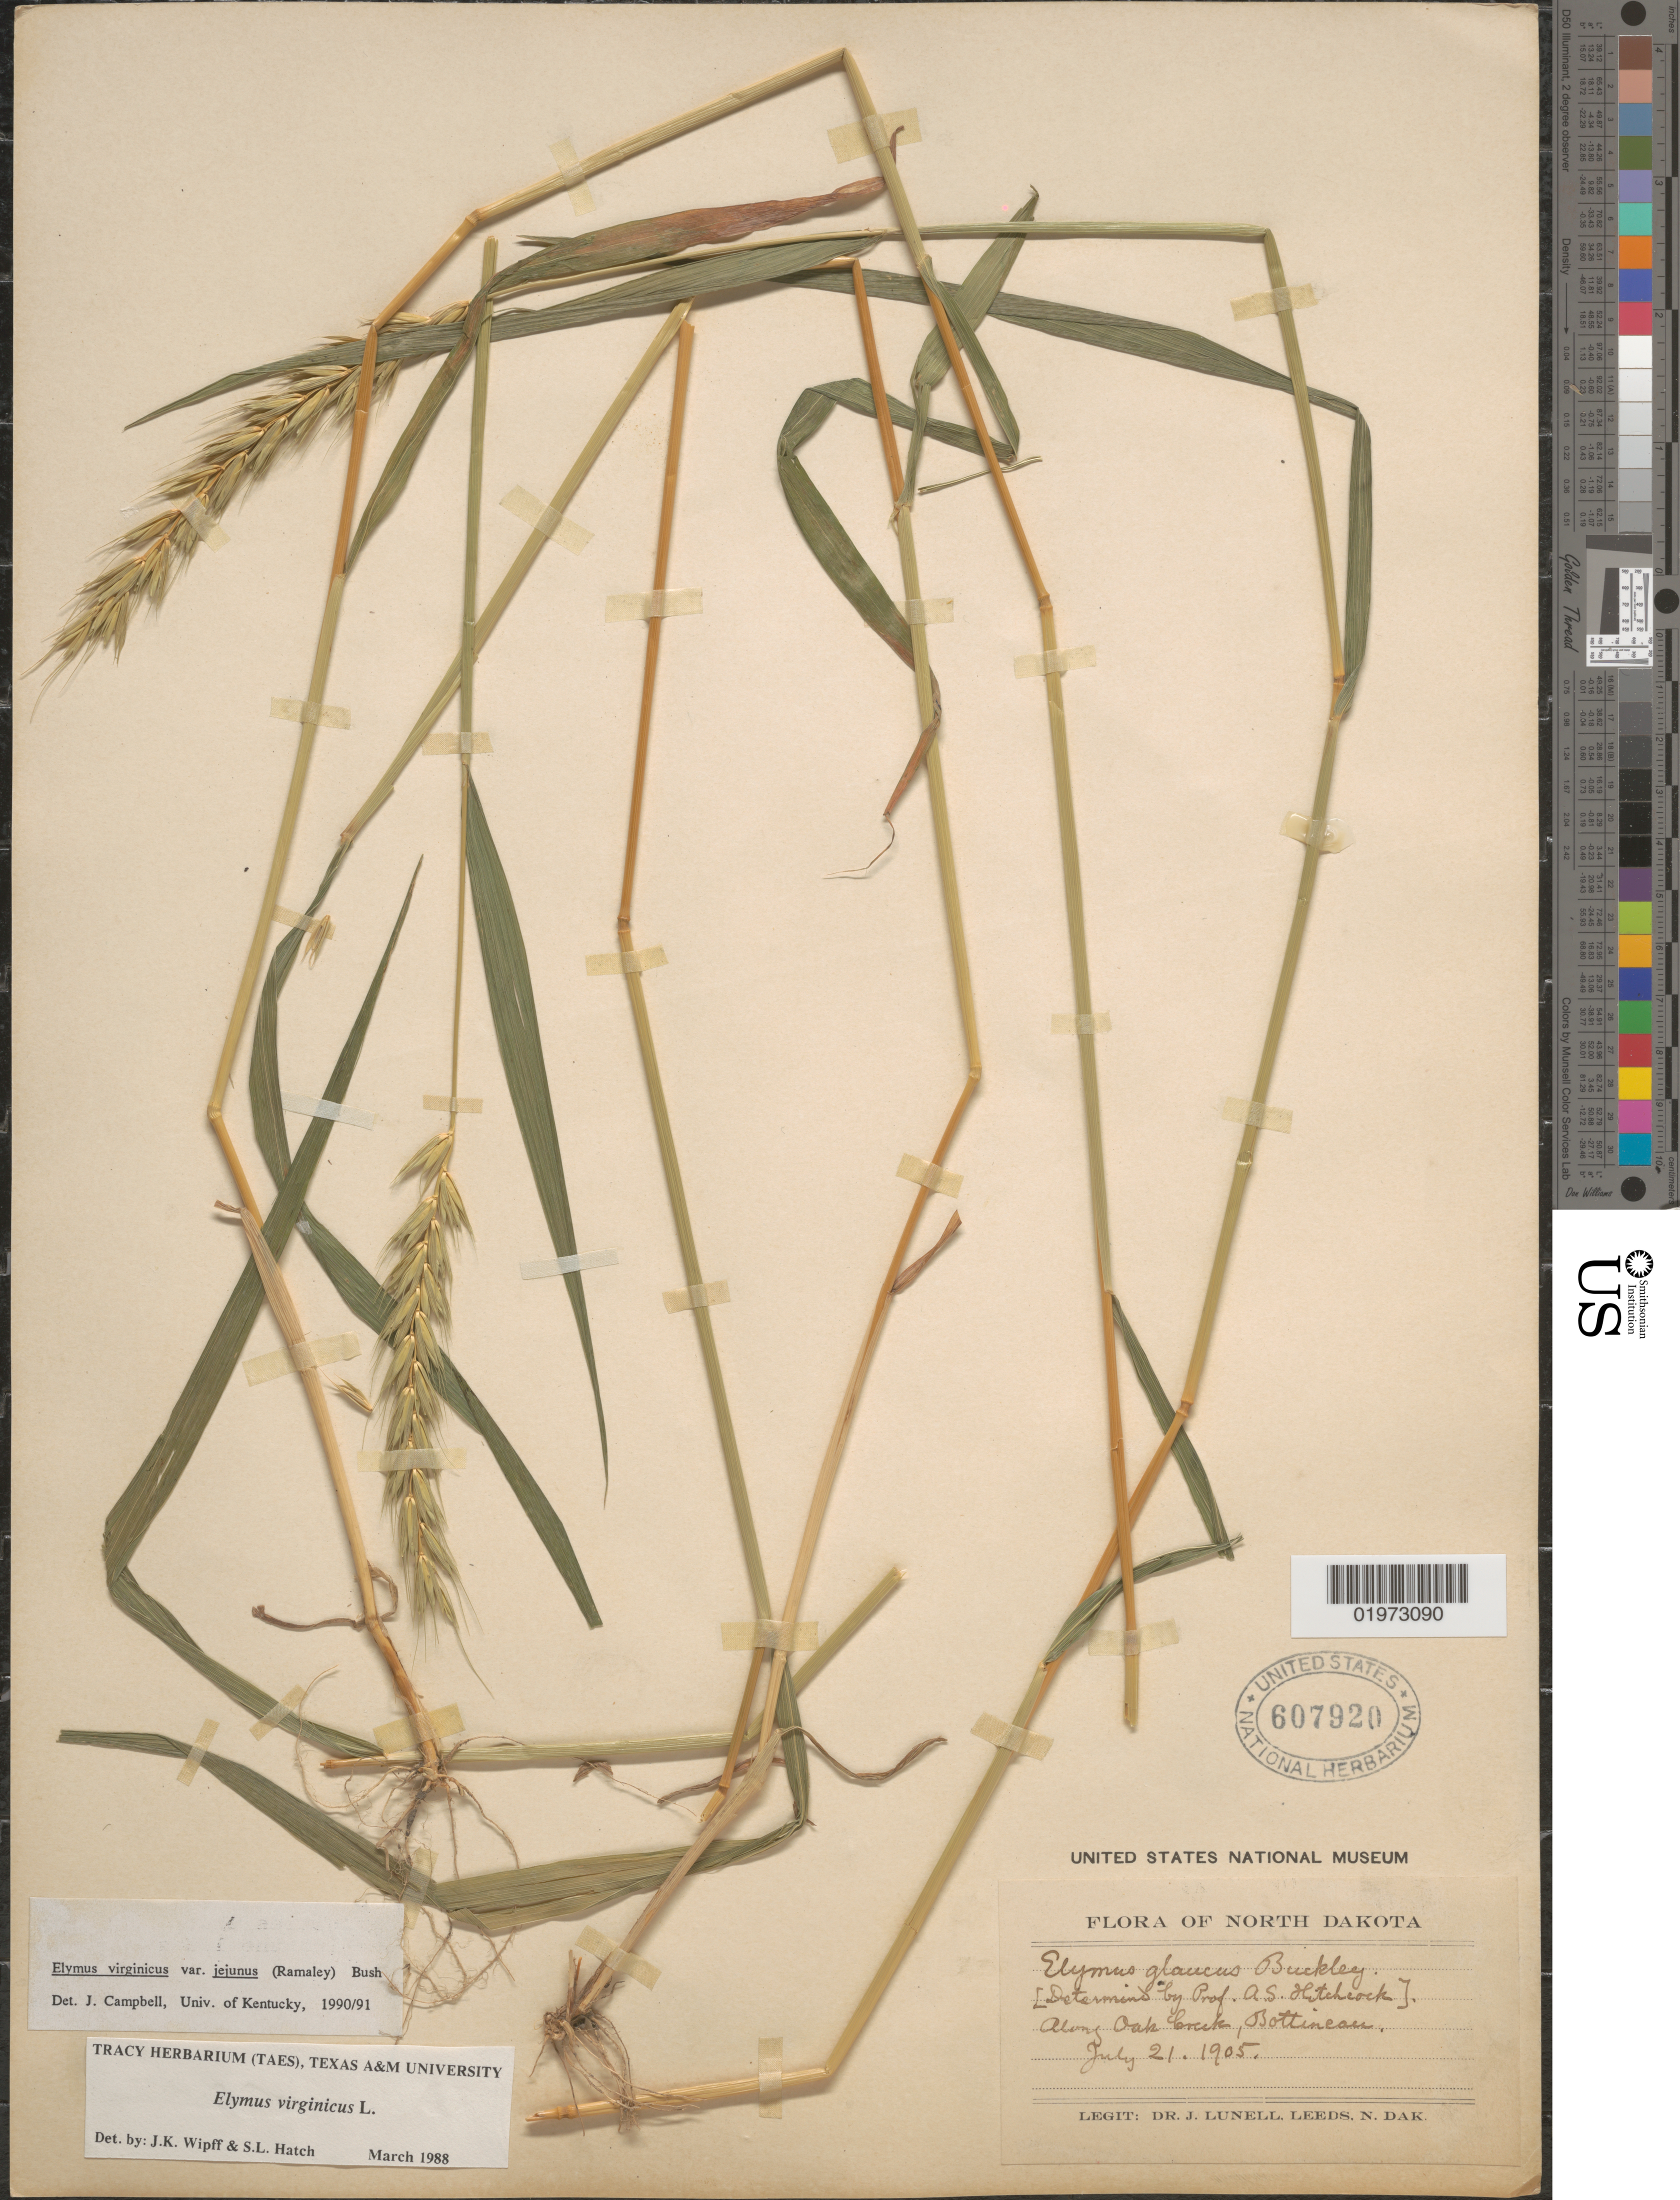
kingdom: Plantae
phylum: Tracheophyta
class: Liliopsida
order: Poales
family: Poaceae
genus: Elymus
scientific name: Elymus virginicus var. virginicus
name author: L.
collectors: J. Lunell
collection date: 1905-07-21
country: United States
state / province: North Dakota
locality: Along Oak Creek, Bottineau.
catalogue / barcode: US 607920